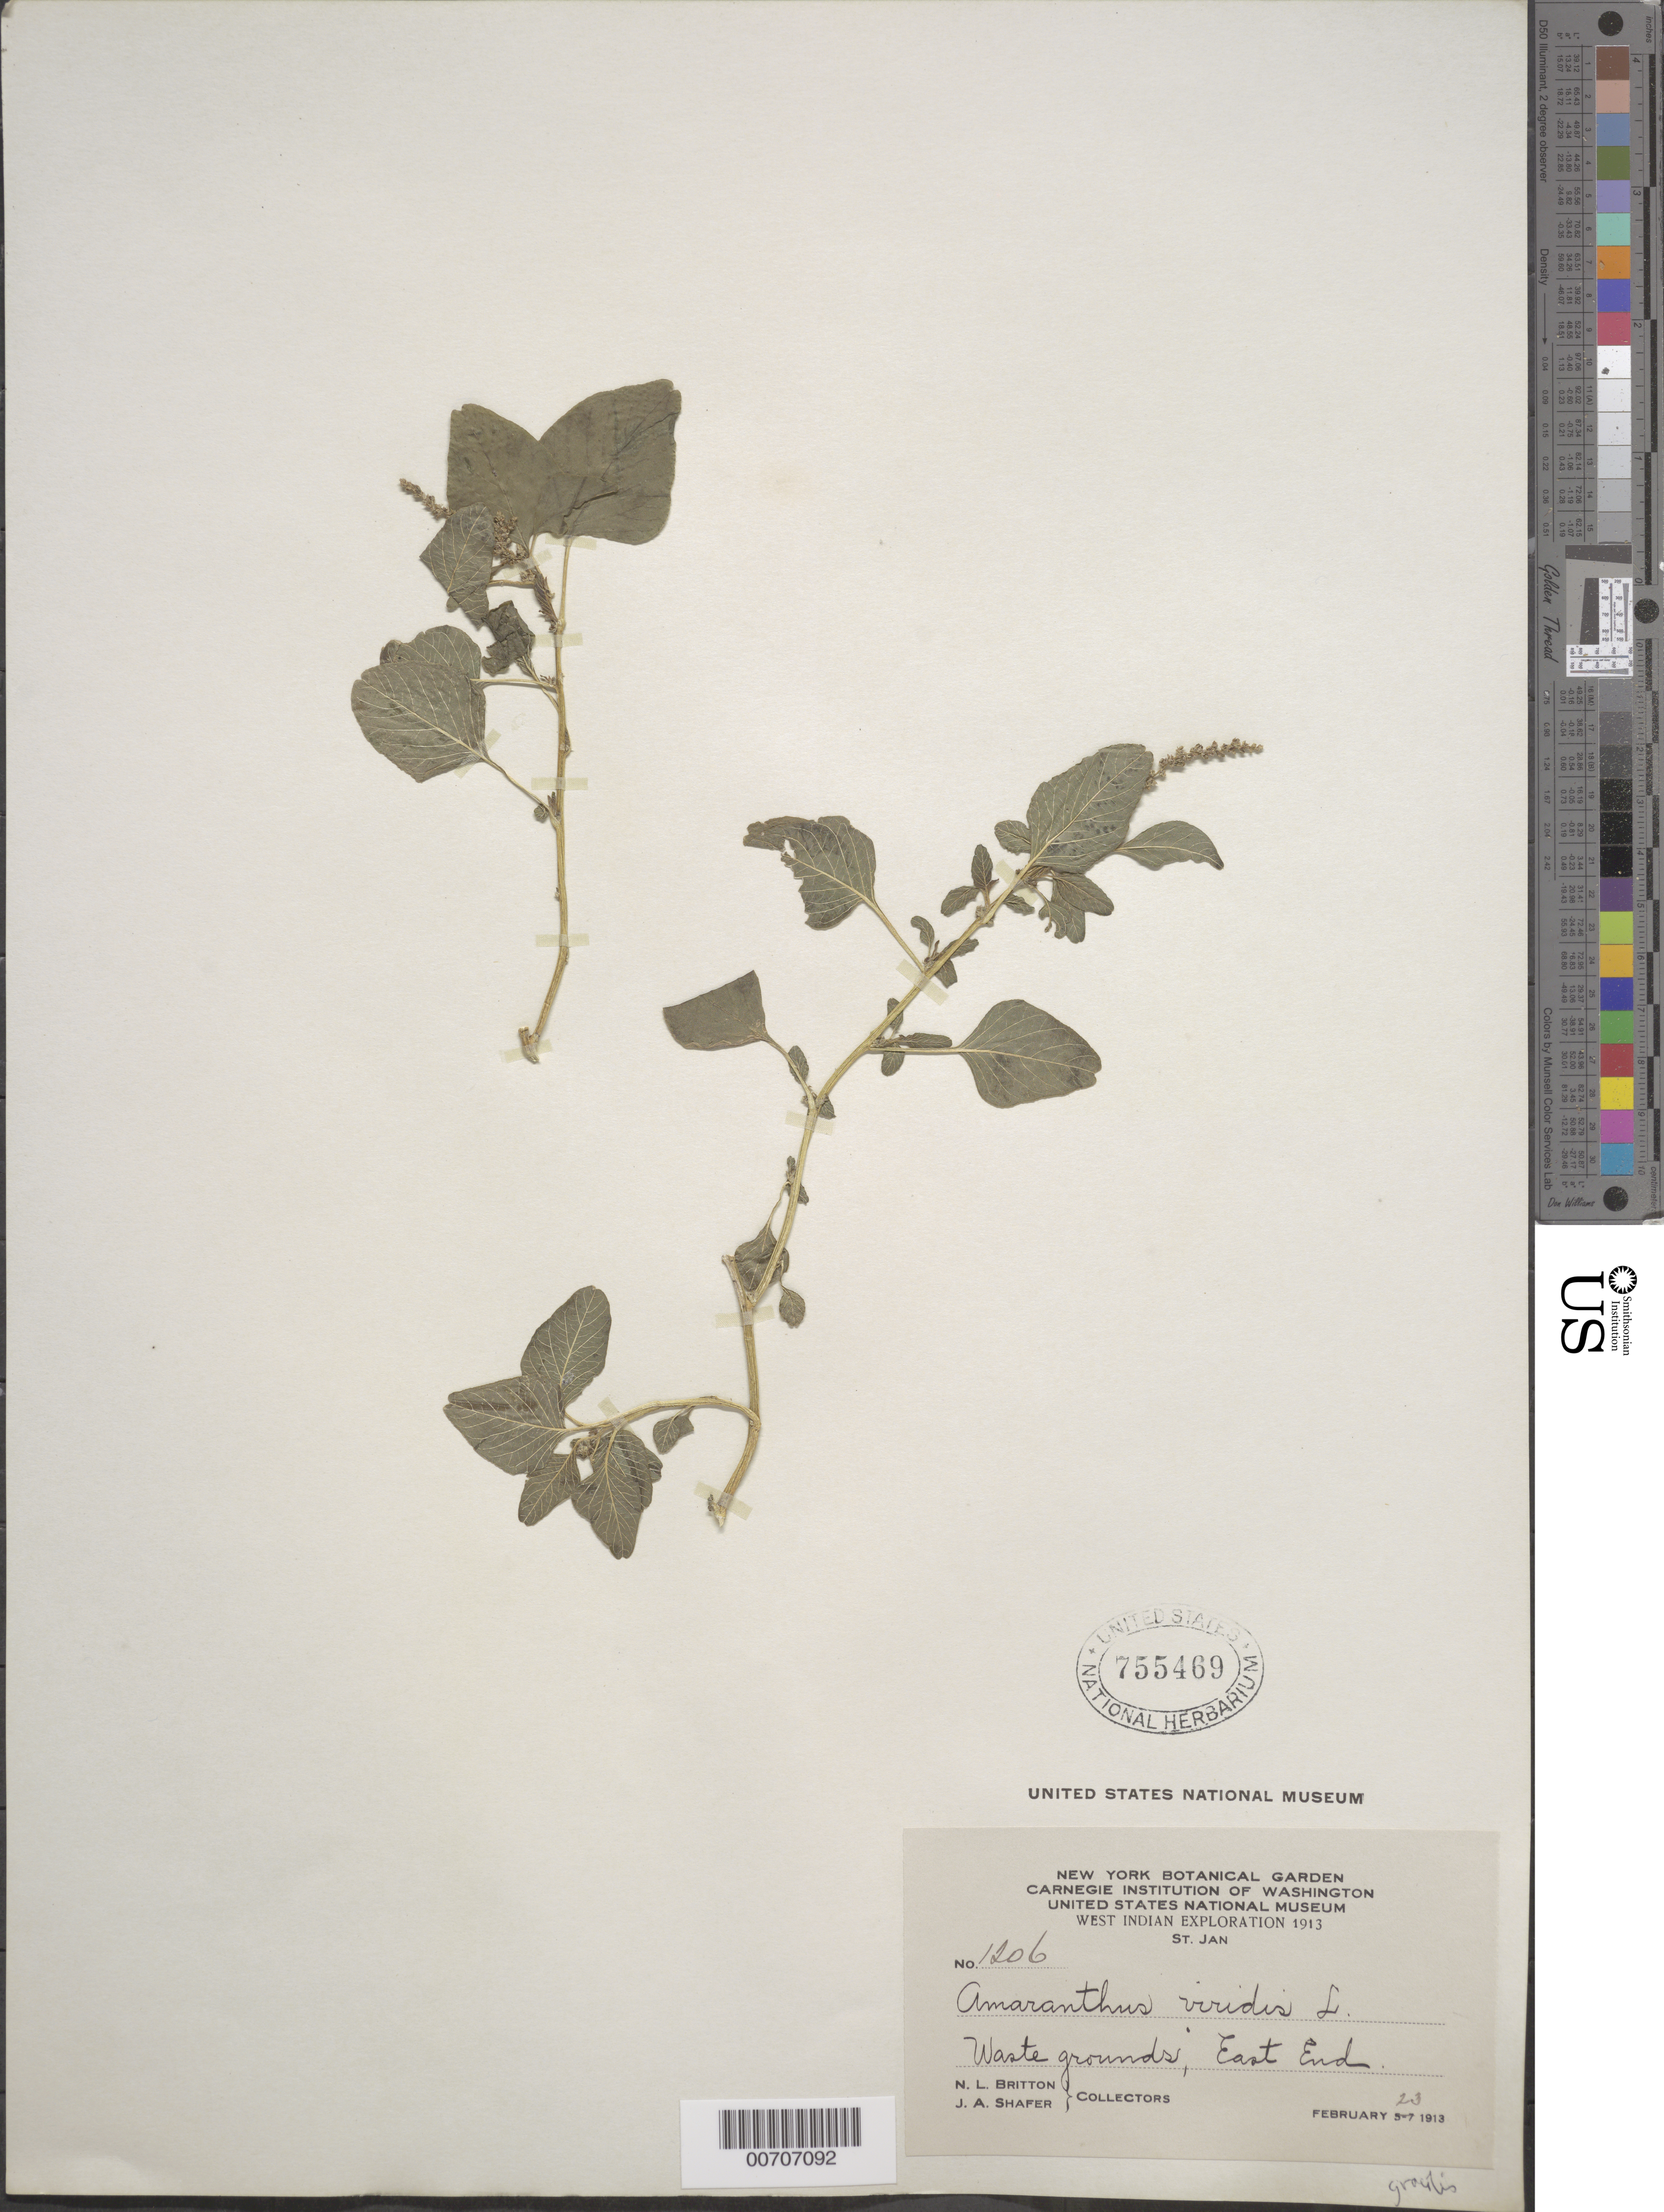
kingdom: Plantae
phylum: Tracheophyta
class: Magnoliopsida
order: Caryophyllales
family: Amaranthaceae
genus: Amaranthus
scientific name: Amaranthus viridis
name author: L.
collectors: N. Britton & J. A. Shafer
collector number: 1206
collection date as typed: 23 Feb 1913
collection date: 1913-02-23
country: U.S. Virgin Islands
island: St. John Island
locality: East End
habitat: Waste grounds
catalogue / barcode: US 755469